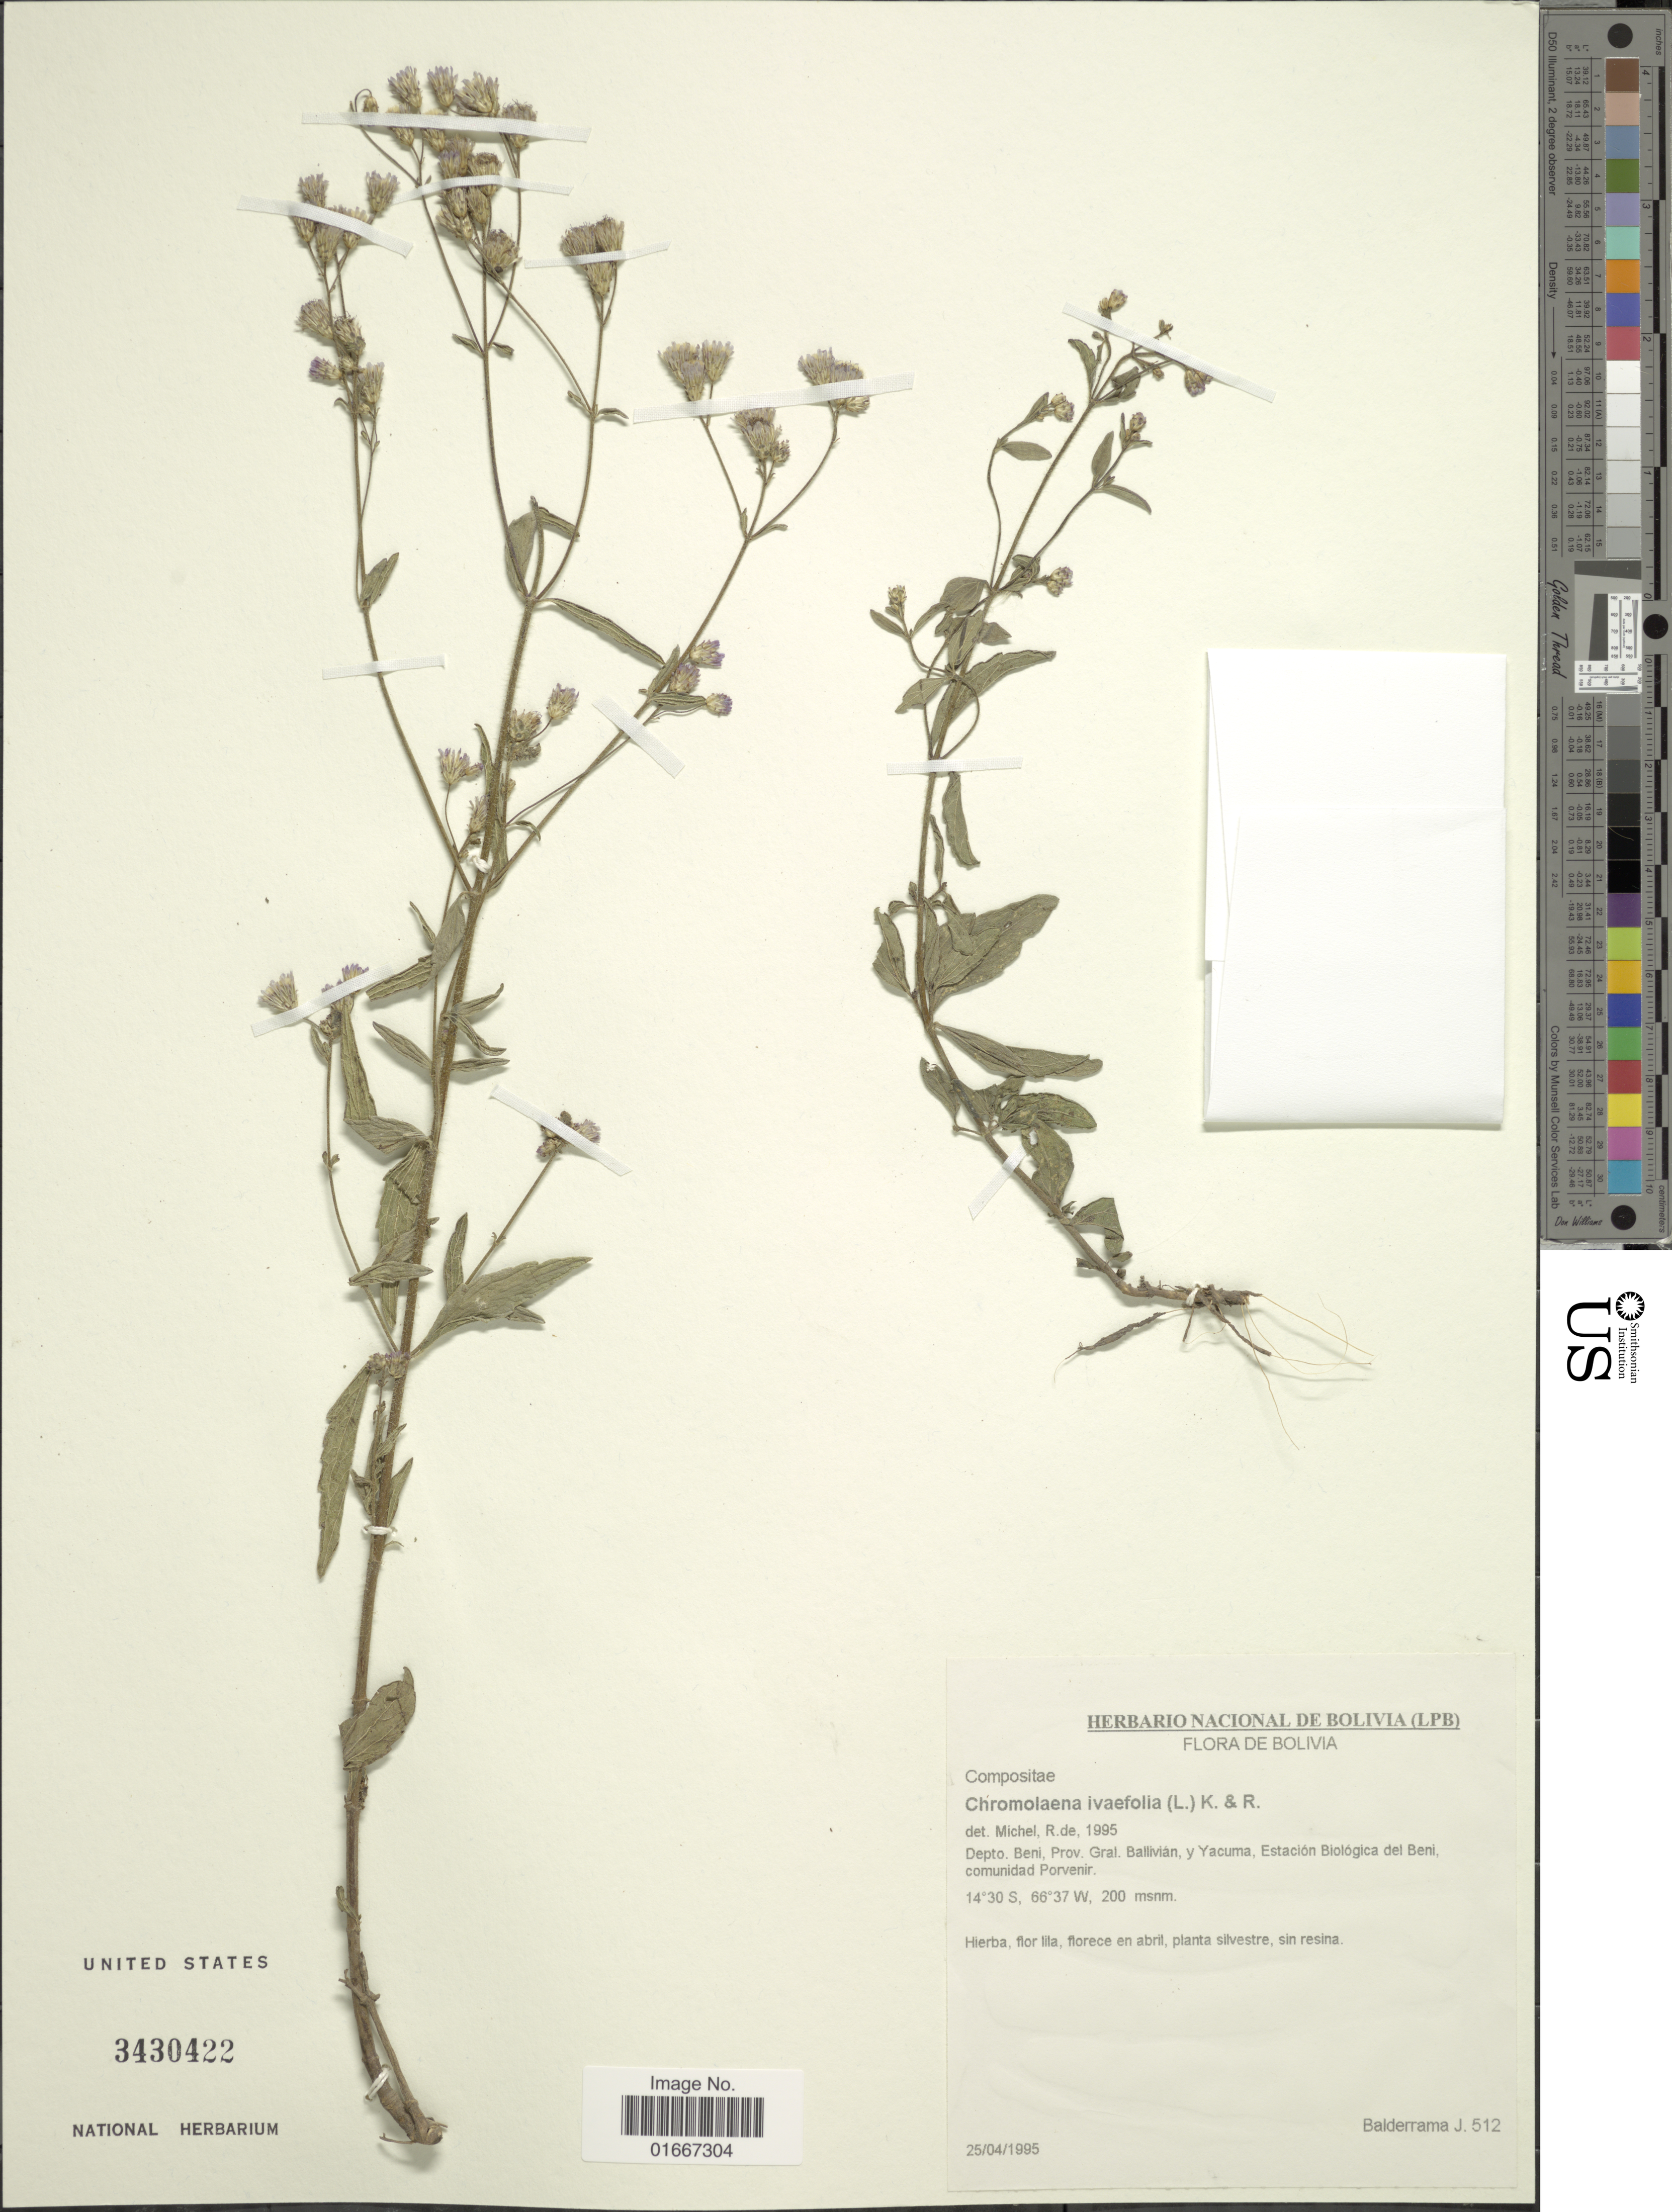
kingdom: Plantae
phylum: Tracheophyta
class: Magnoliopsida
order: Asterales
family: Asteraceae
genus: Chromolaena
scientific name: Chromolaena ivaefolia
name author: (L.) R.M. King & H. Rob.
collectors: J. Balderrama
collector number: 512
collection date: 1995-04-25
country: Bolivia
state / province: Beni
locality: Prov. Gral, Ballivian y Yacuma, Estacion Biologica del Beni, comunidad Porvenir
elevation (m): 200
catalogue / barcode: US 3430422